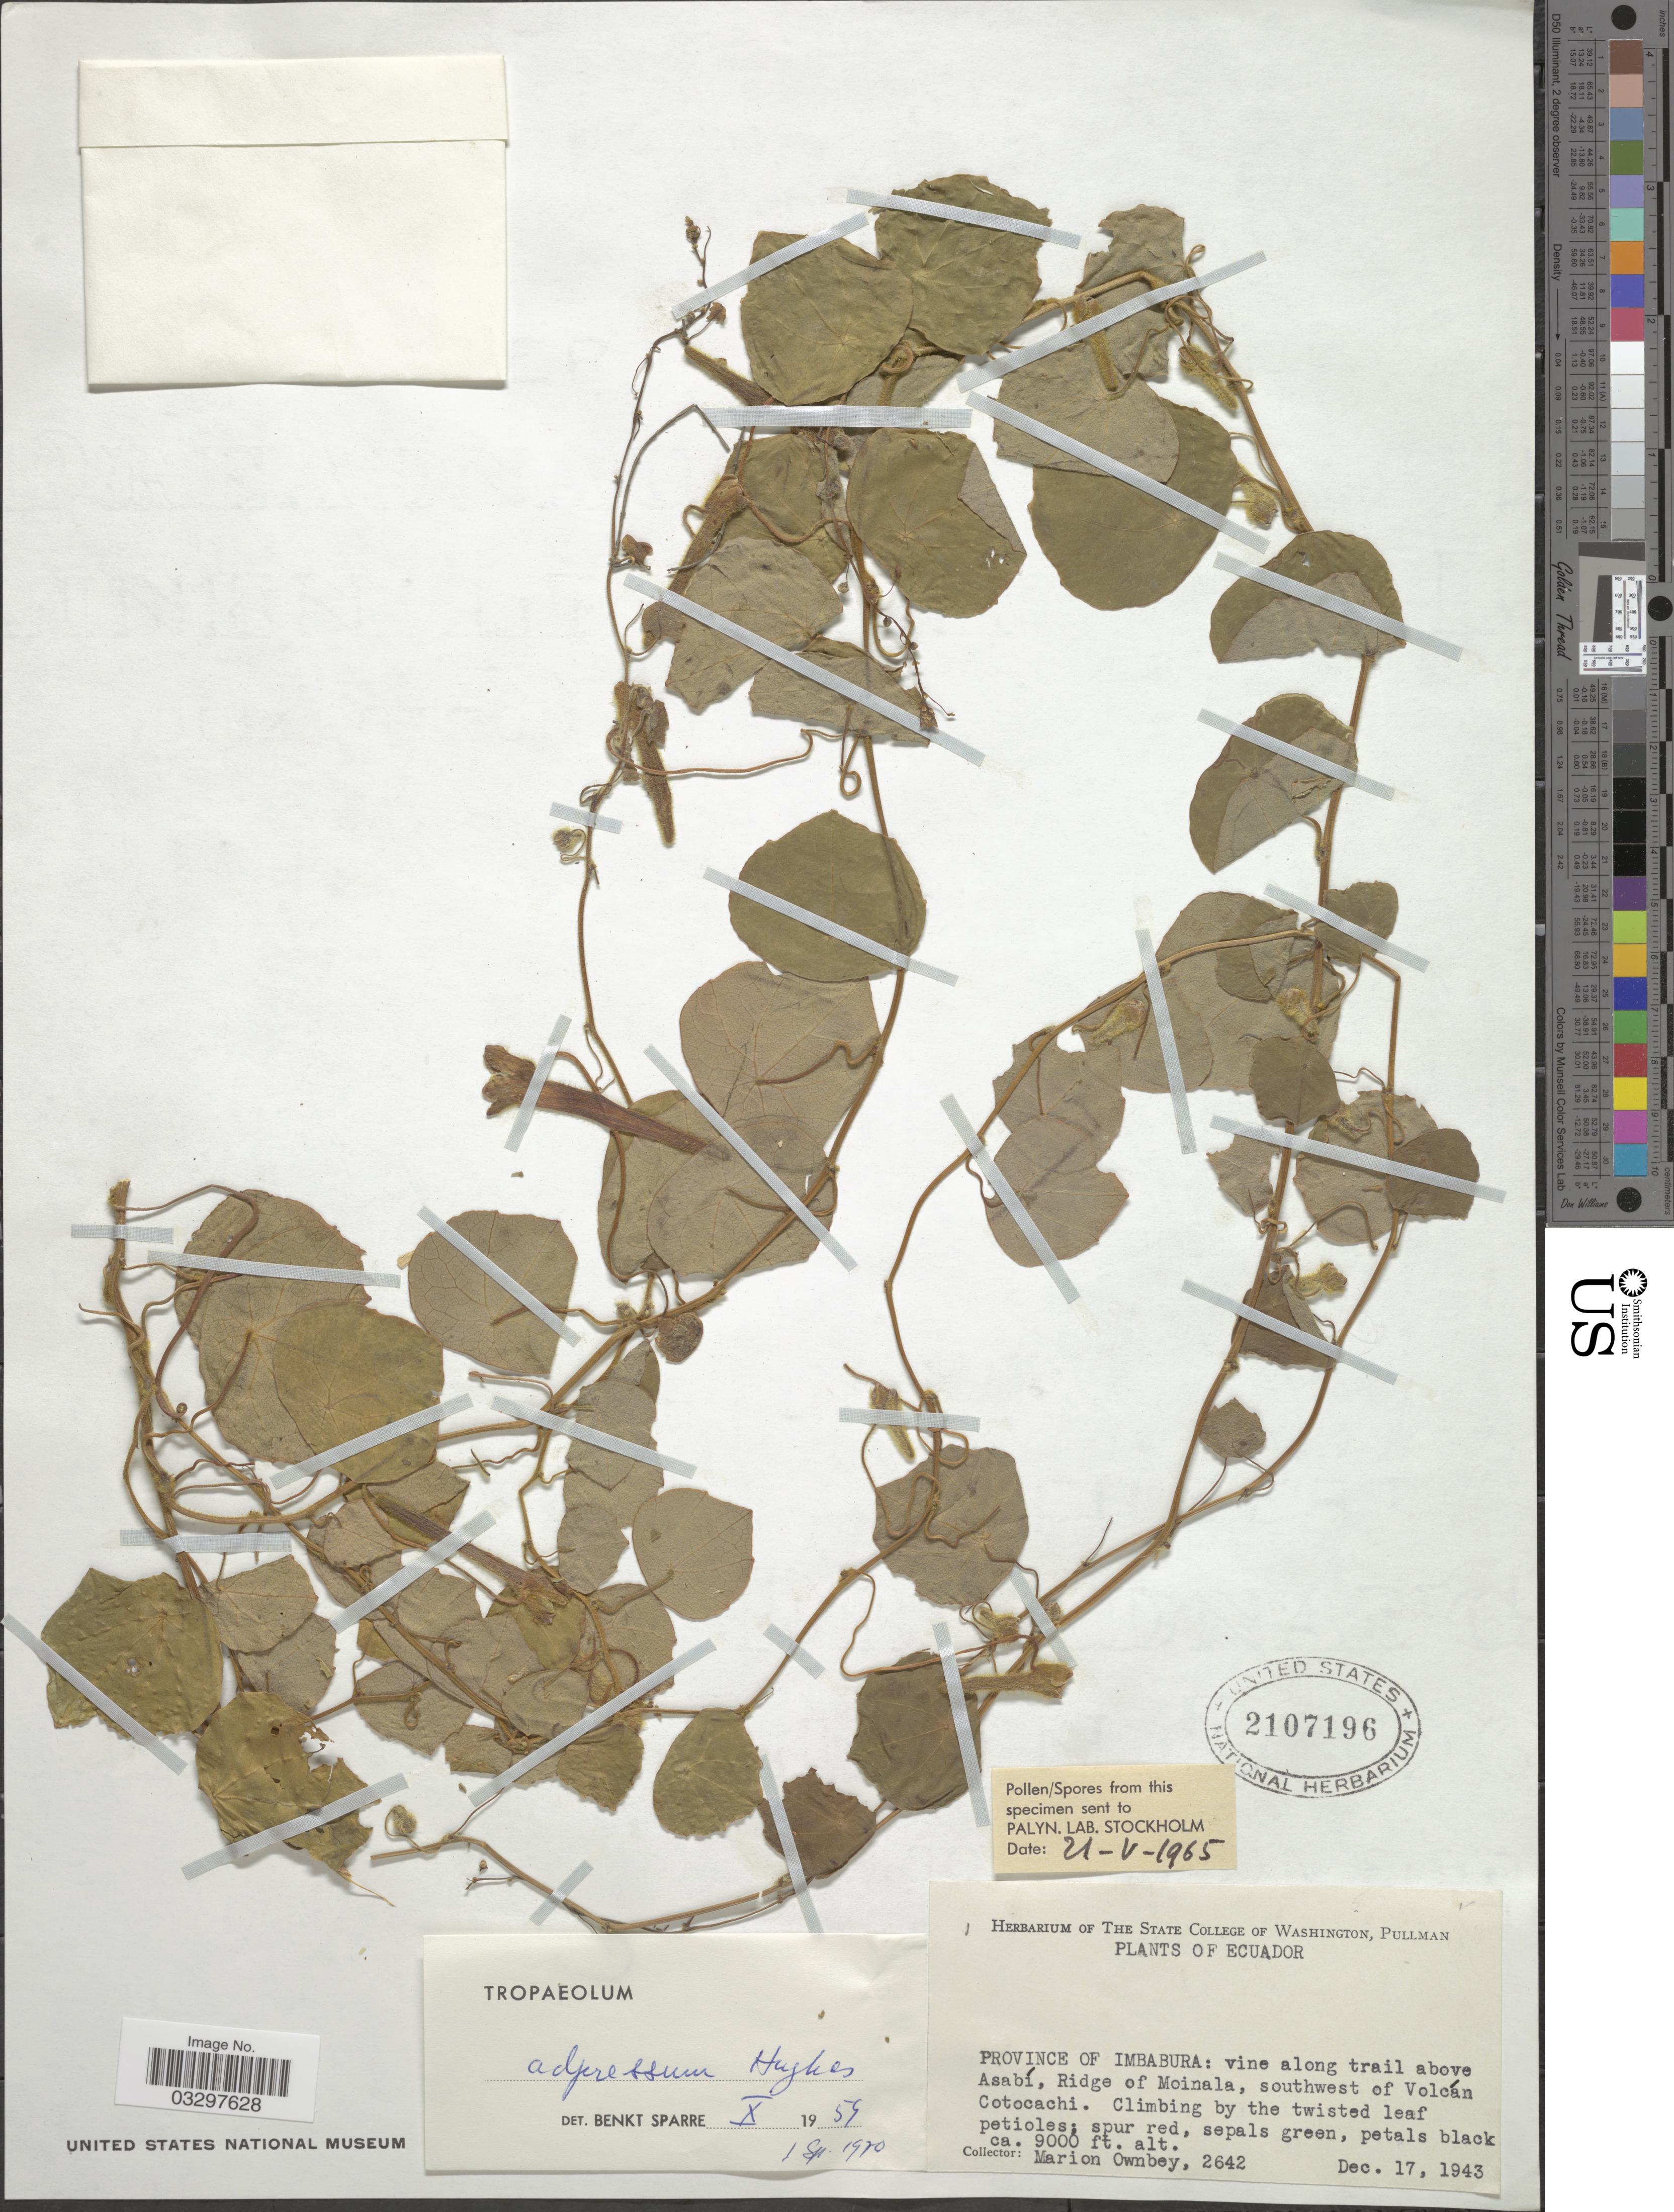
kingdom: Plantae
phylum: Tracheophyta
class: Magnoliopsida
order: Brassicales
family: Tropaeolaceae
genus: Tropaeolum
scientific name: Tropaeolum adpressum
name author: Hughes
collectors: M. Ownbey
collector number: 2642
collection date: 1943-12-17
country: Ecuador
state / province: Imbabura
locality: Province of Imbabura: vine along trail above Asabí, Ridge of Moinala, southwest of Volcán Cotocachi.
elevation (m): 2743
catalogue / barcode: US 2107196